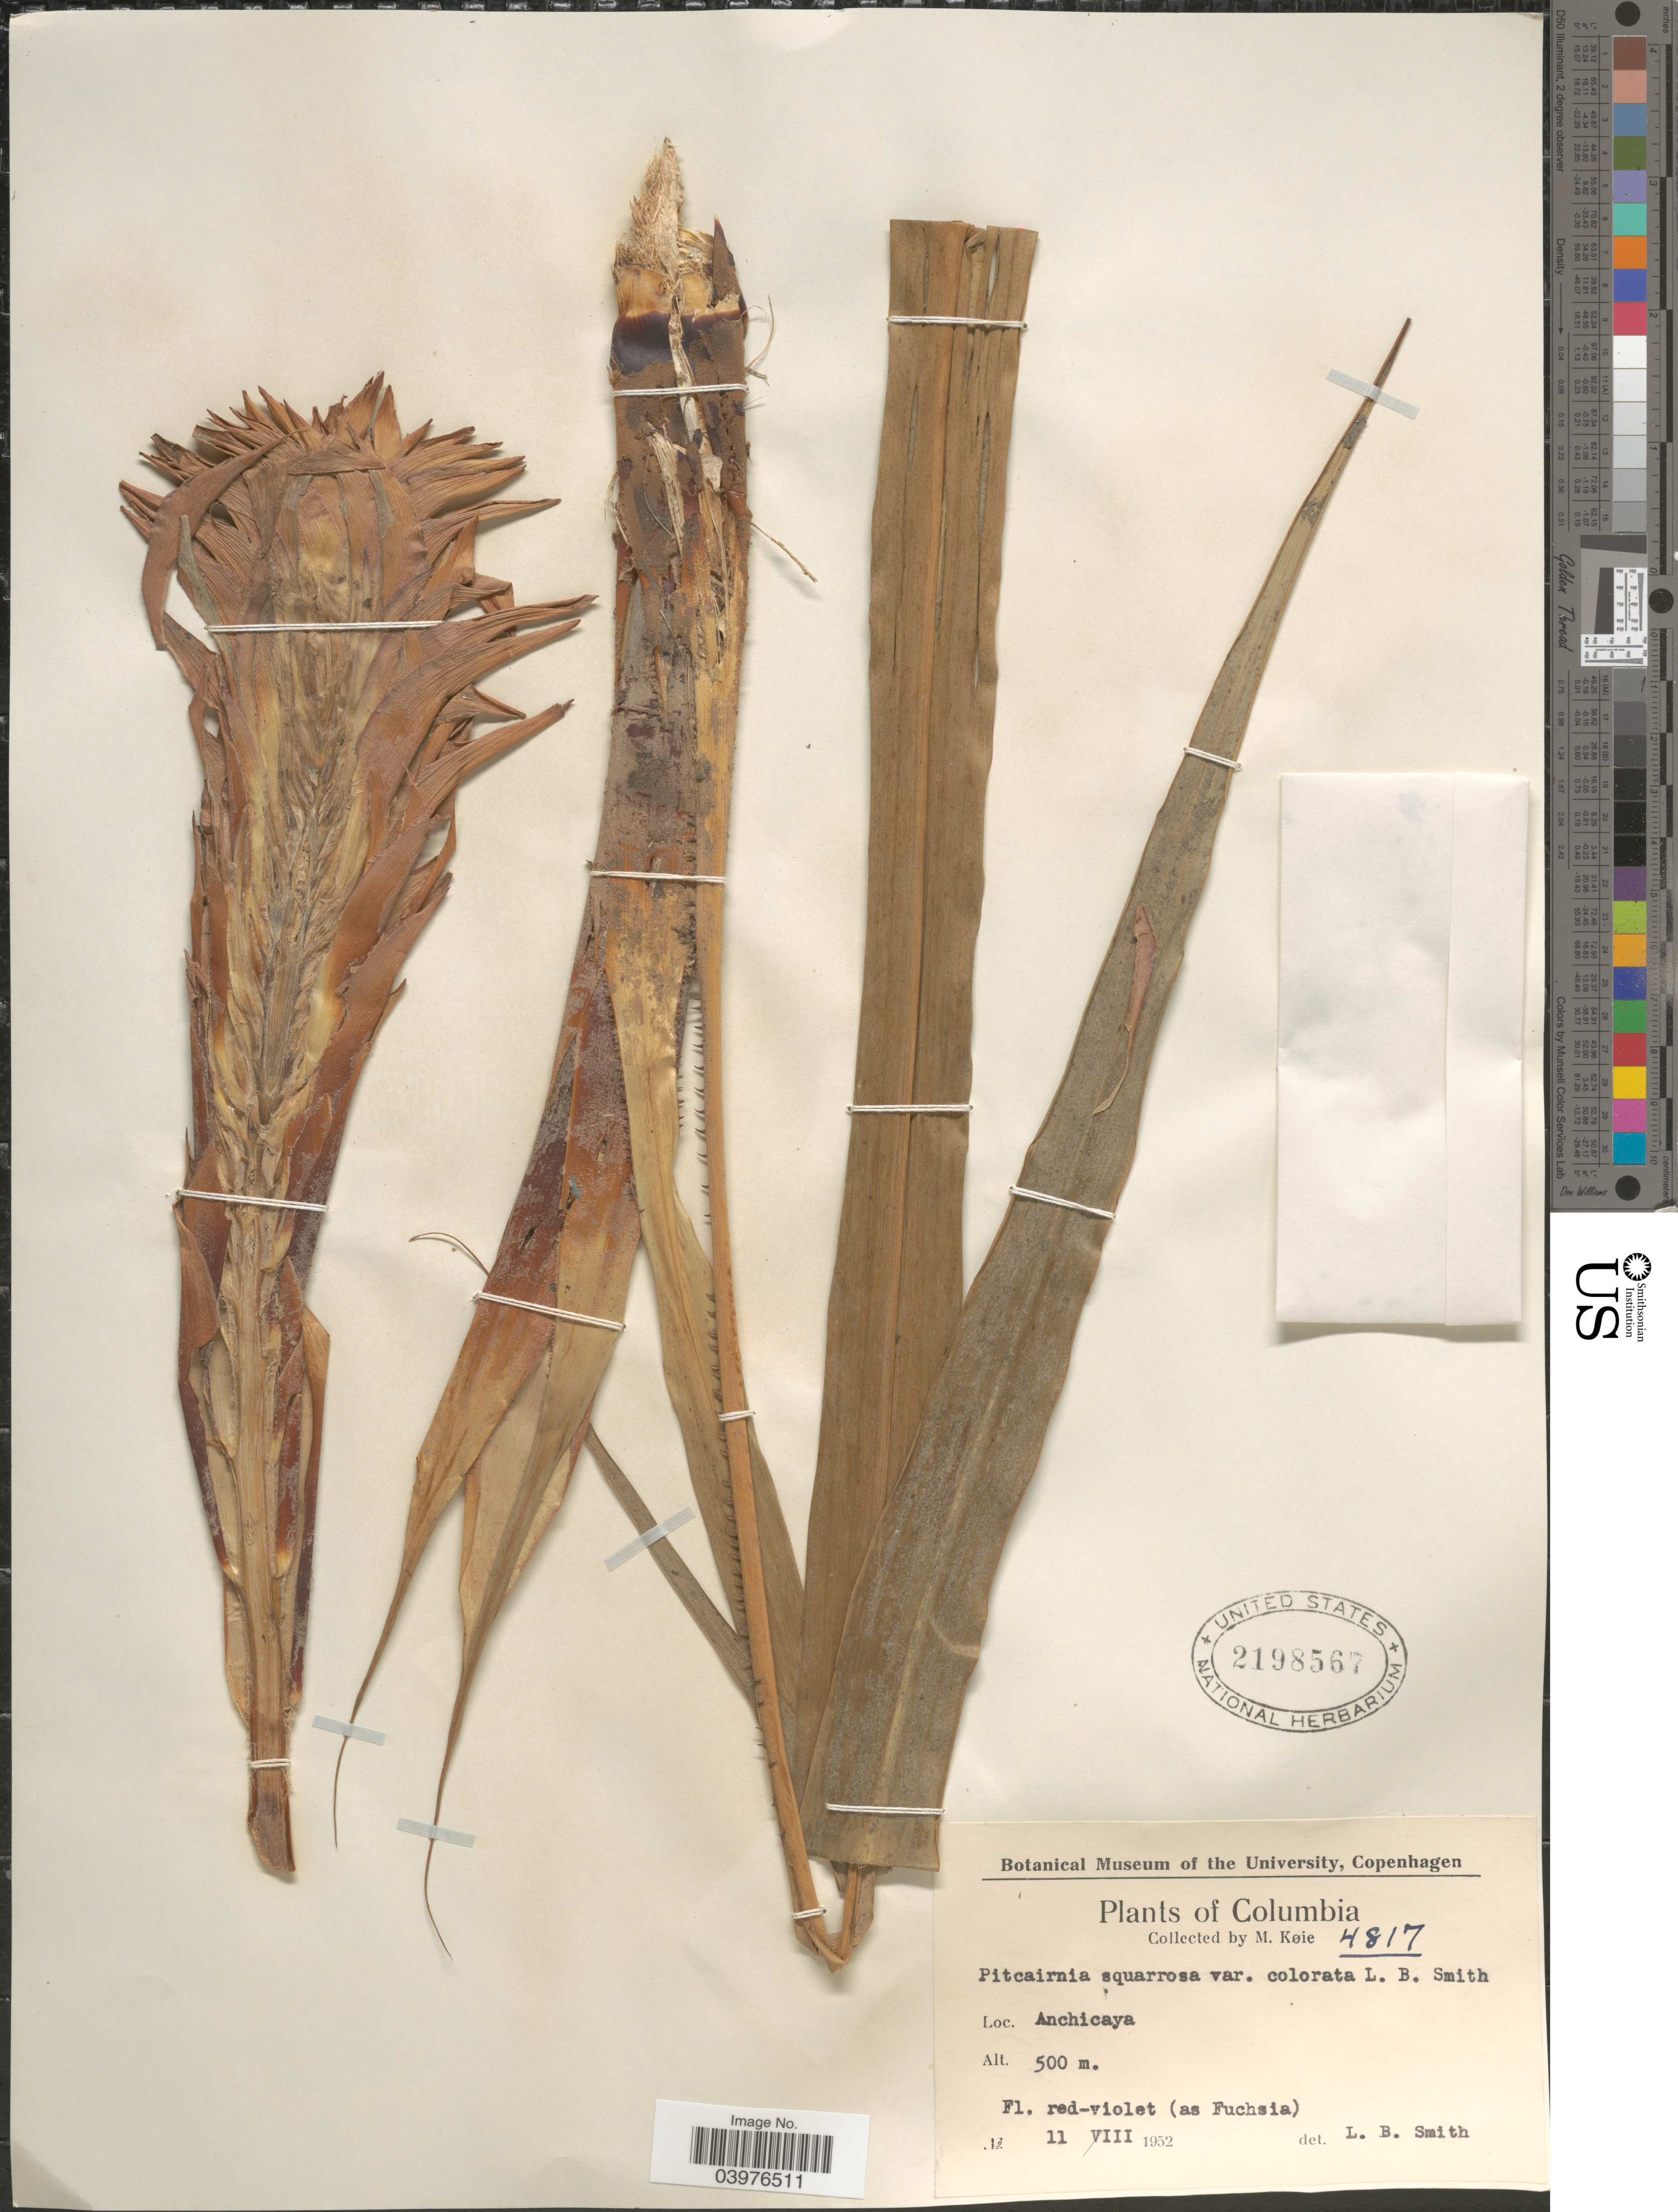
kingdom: Plantae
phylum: Tracheophyta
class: Liliopsida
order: Poales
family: Bromeliaceae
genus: Pitcairnia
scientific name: Pitcairnia squarrosa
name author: L.B. Sm.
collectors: M. Köie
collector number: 4817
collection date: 1952-03-11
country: Colombia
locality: Anchicaya.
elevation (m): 500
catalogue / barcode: US 2198567